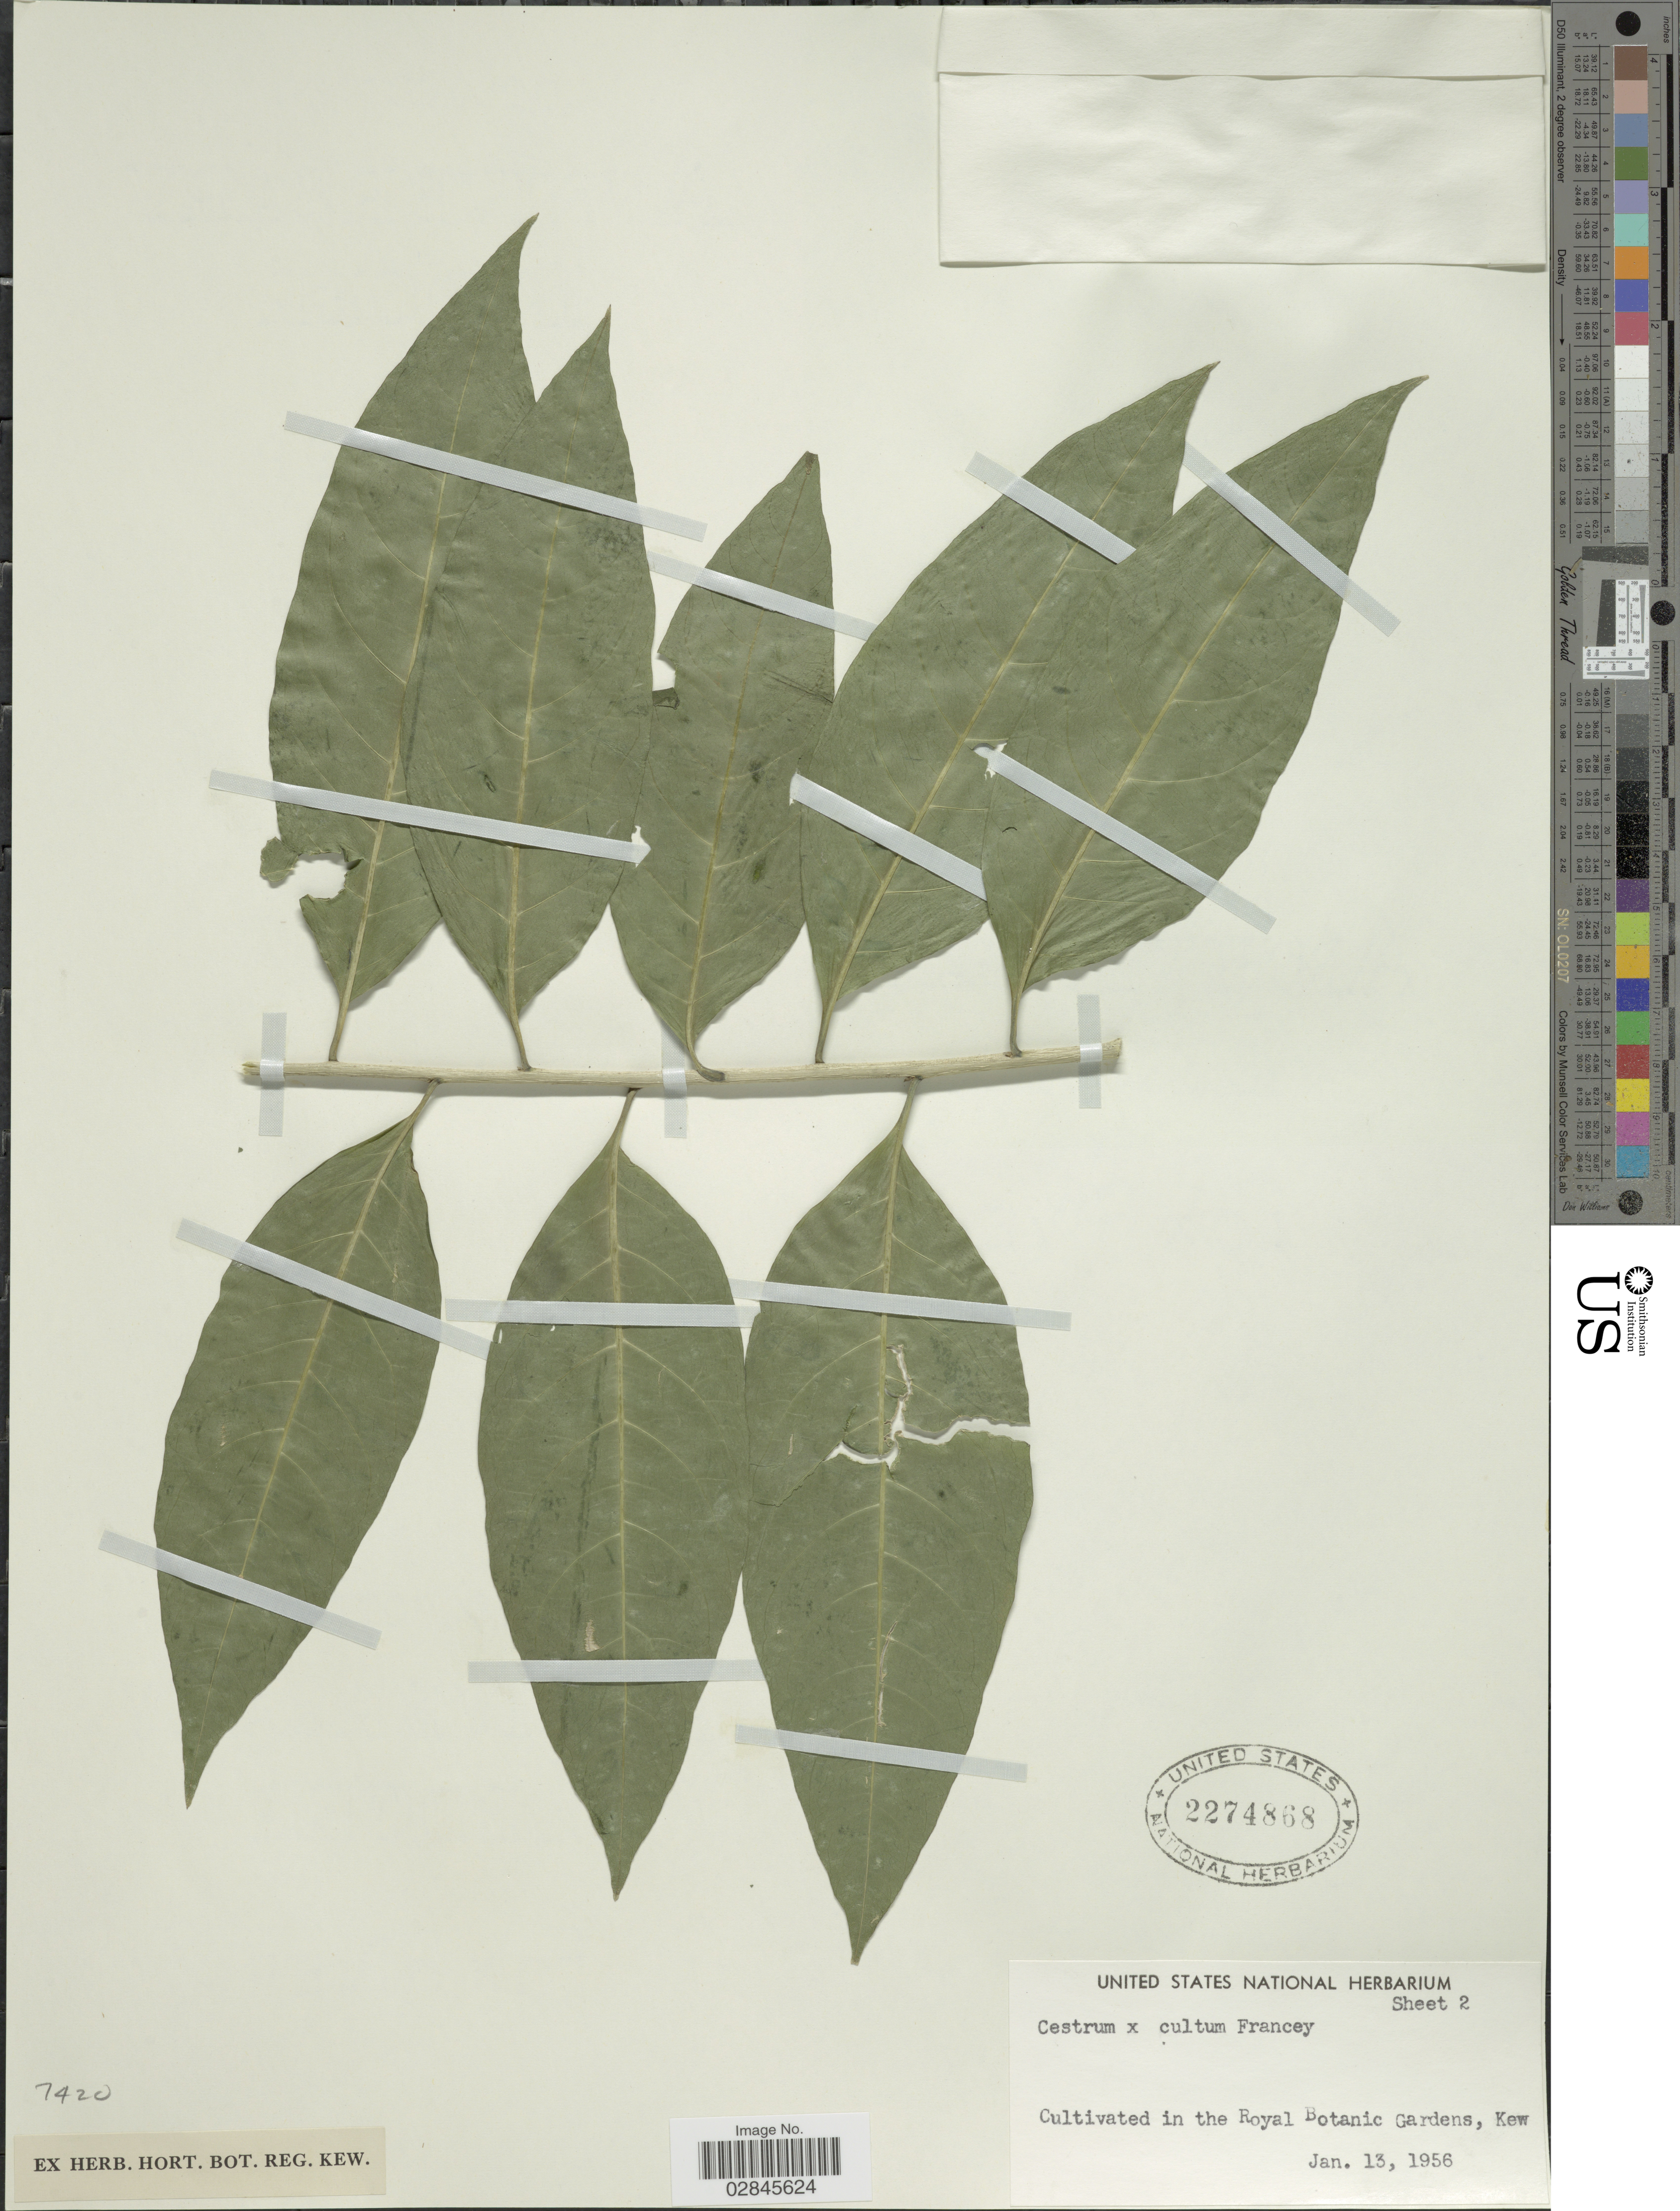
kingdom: Plantae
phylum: Tracheophyta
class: Magnoliopsida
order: Solanales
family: Solanaceae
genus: Cestrum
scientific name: Cestrum x cultum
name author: Francey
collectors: ex herb. United States National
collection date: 1956-01-13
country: United Kingdom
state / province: England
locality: Royal Botanic Gardens, Kew.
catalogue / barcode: US 2274868